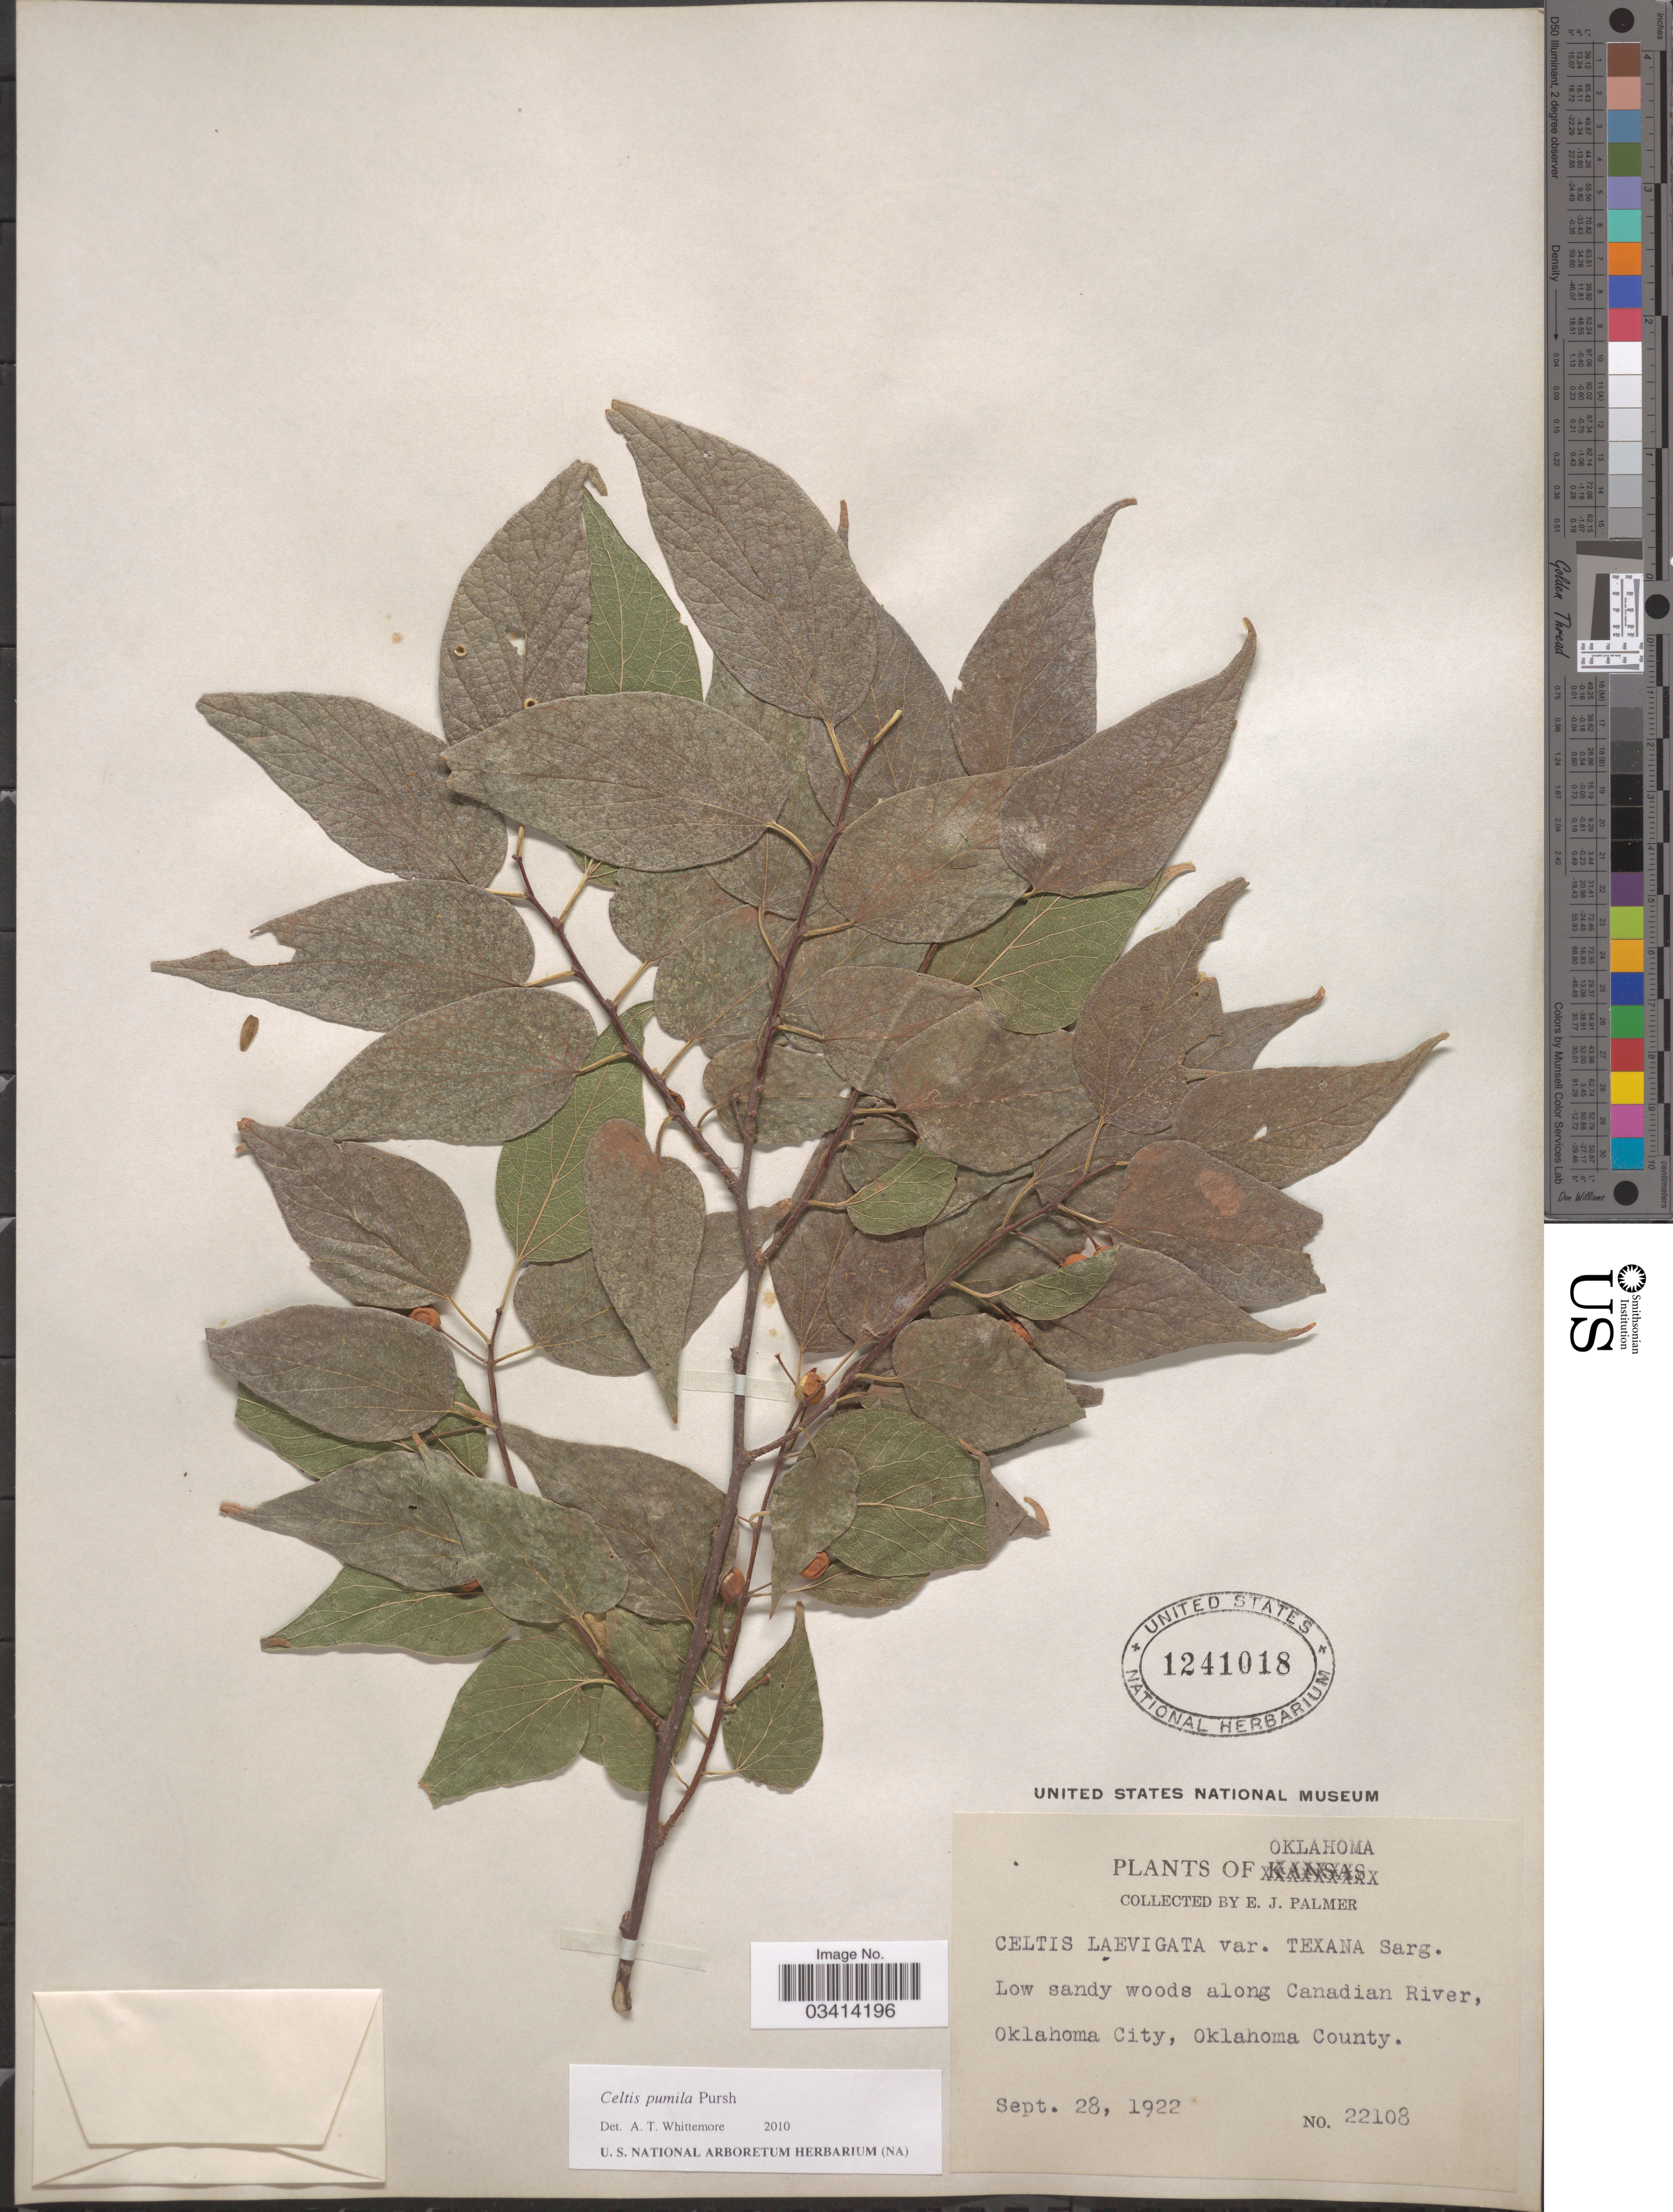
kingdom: Plantae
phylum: Tracheophyta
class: Magnoliopsida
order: Rosales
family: Cannabaceae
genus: Celtis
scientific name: Celtis pumila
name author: Pursh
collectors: E. J. Palmer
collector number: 22108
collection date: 1922-09-28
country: United States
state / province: Oklahoma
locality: Along Canadian River, Oklahoma City, Oklahoma County.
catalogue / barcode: US 1241018